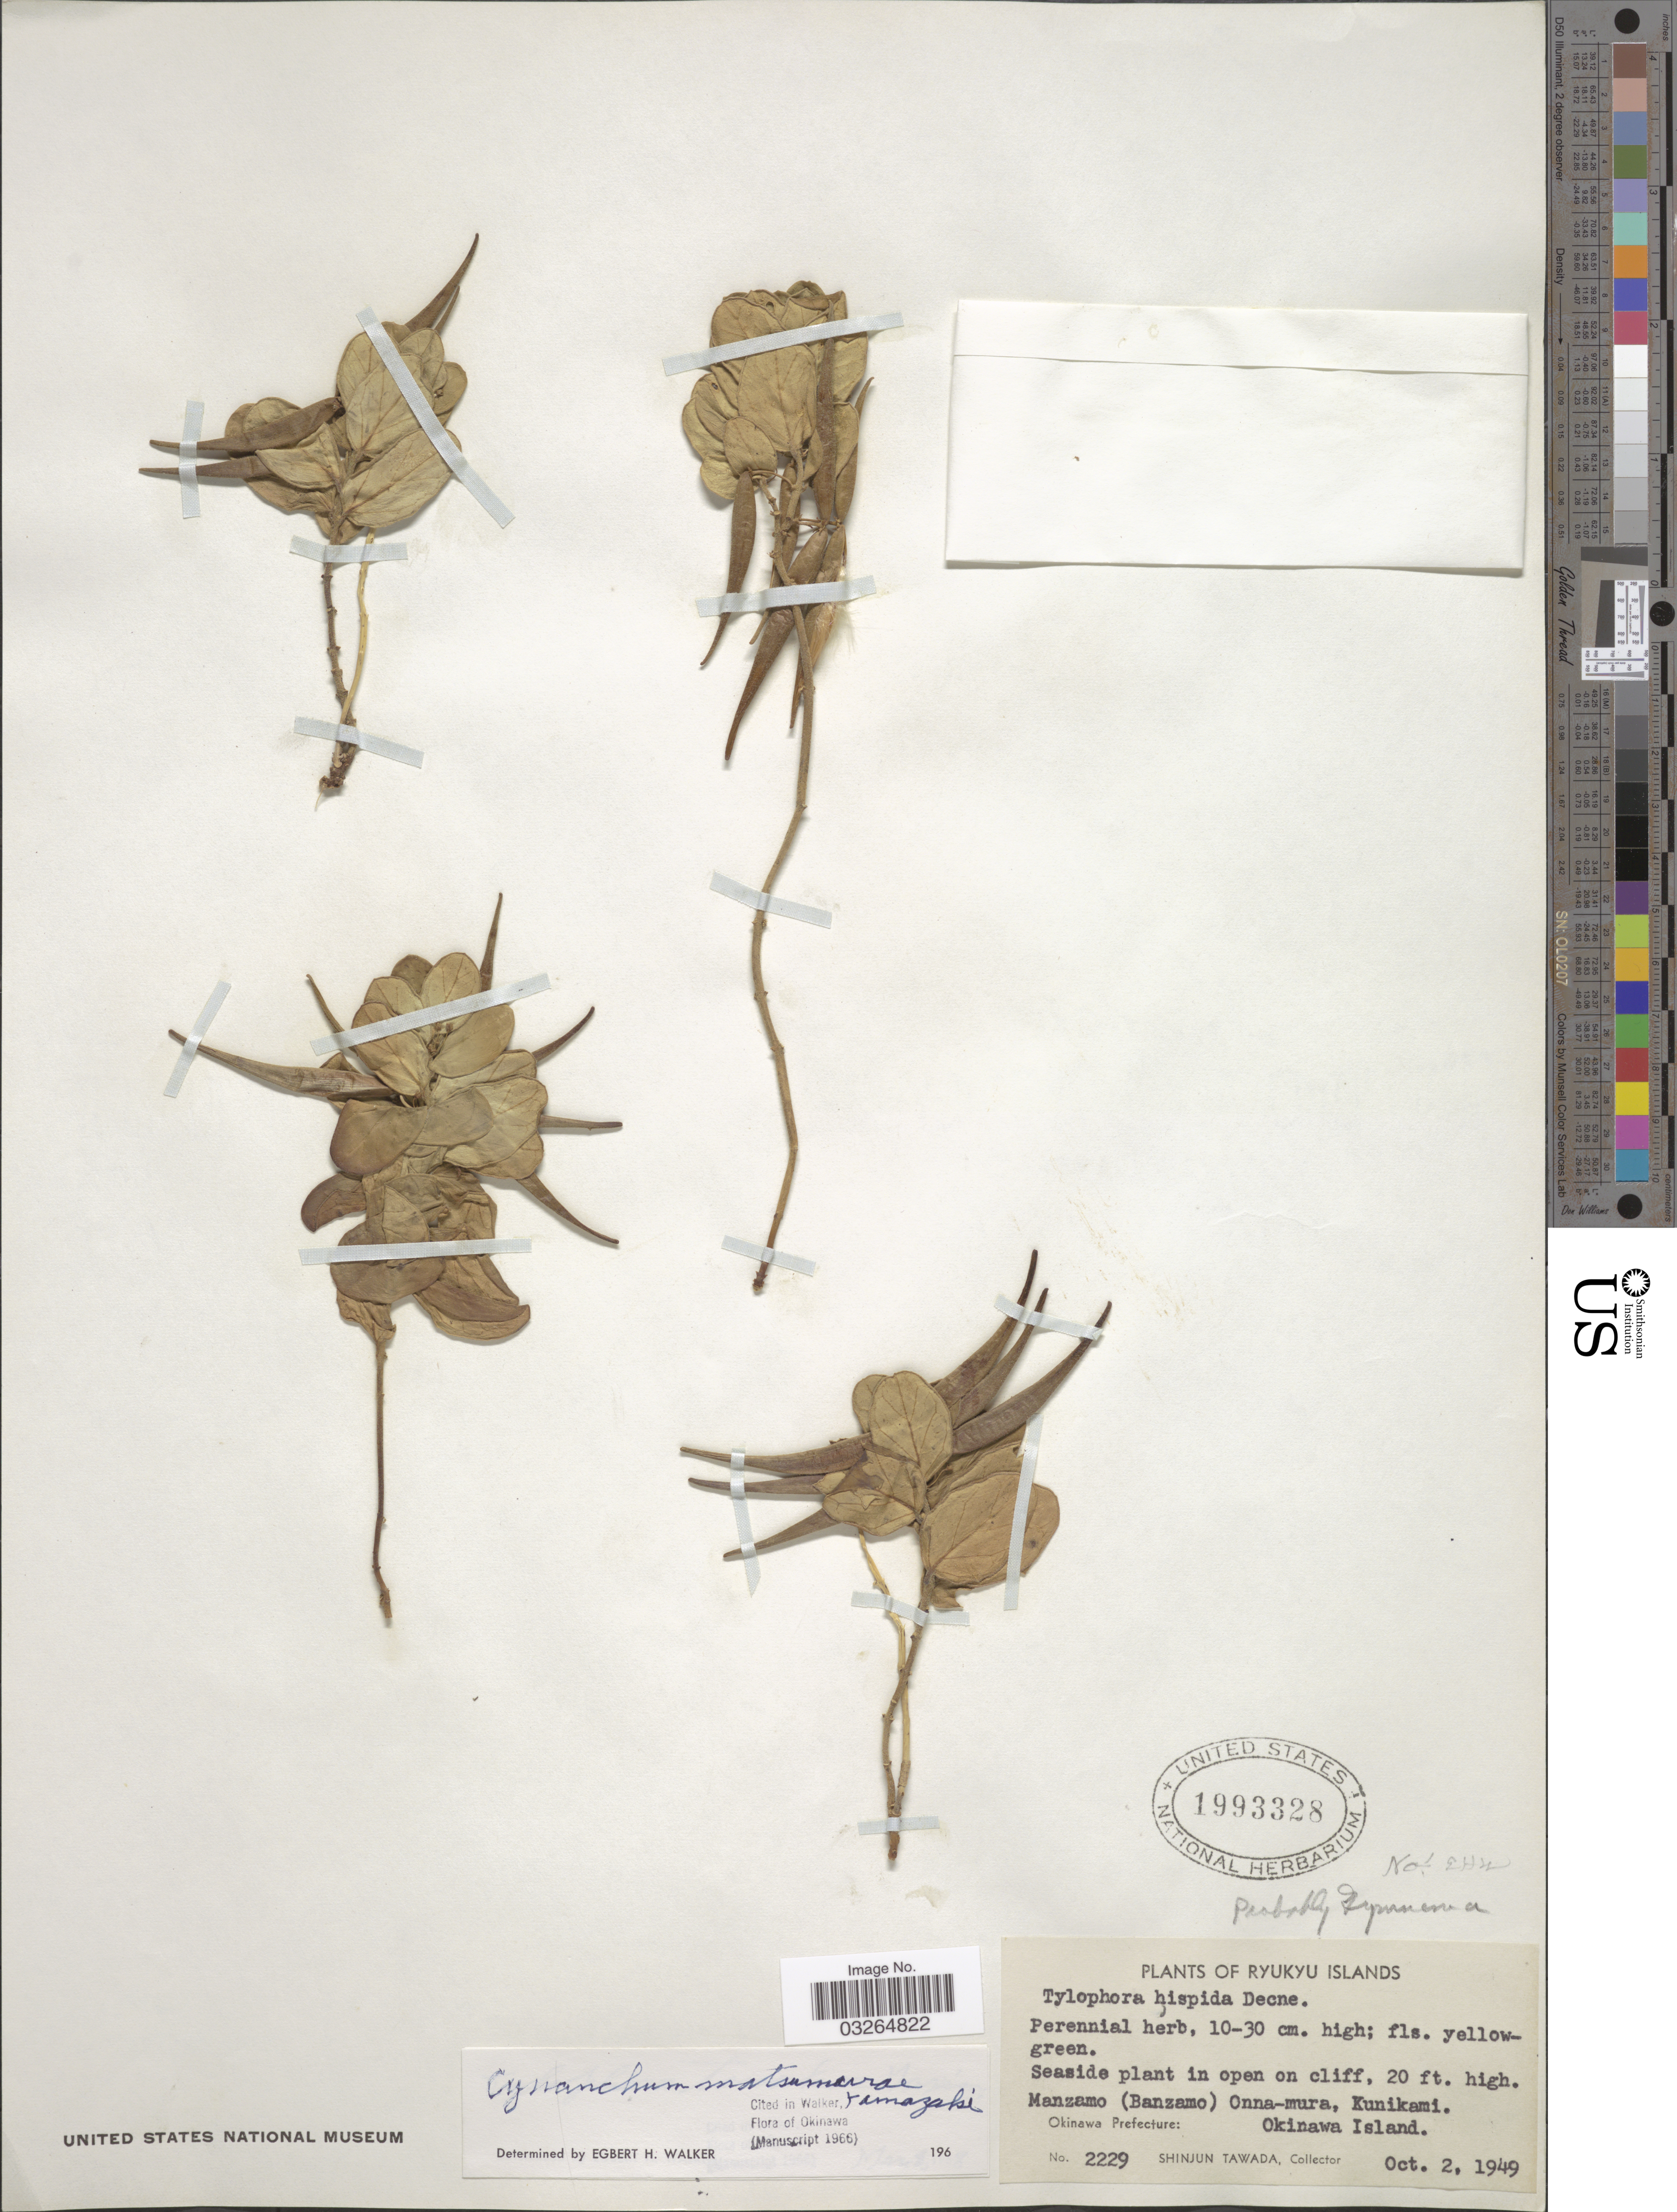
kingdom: Plantae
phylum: Tracheophyta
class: Magnoliopsida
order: Gentianales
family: Apocynaceae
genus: Cynanchum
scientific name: Cynanchum matsumurae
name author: T. Yamaz.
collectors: S. Tawada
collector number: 2229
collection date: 1949-10-02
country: Japan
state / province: Okinawa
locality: Ryukyu Islands. Manzamo (Banzamo) Onna-mura, Kunikami. Okinawa Prefecture.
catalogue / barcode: US 1993328